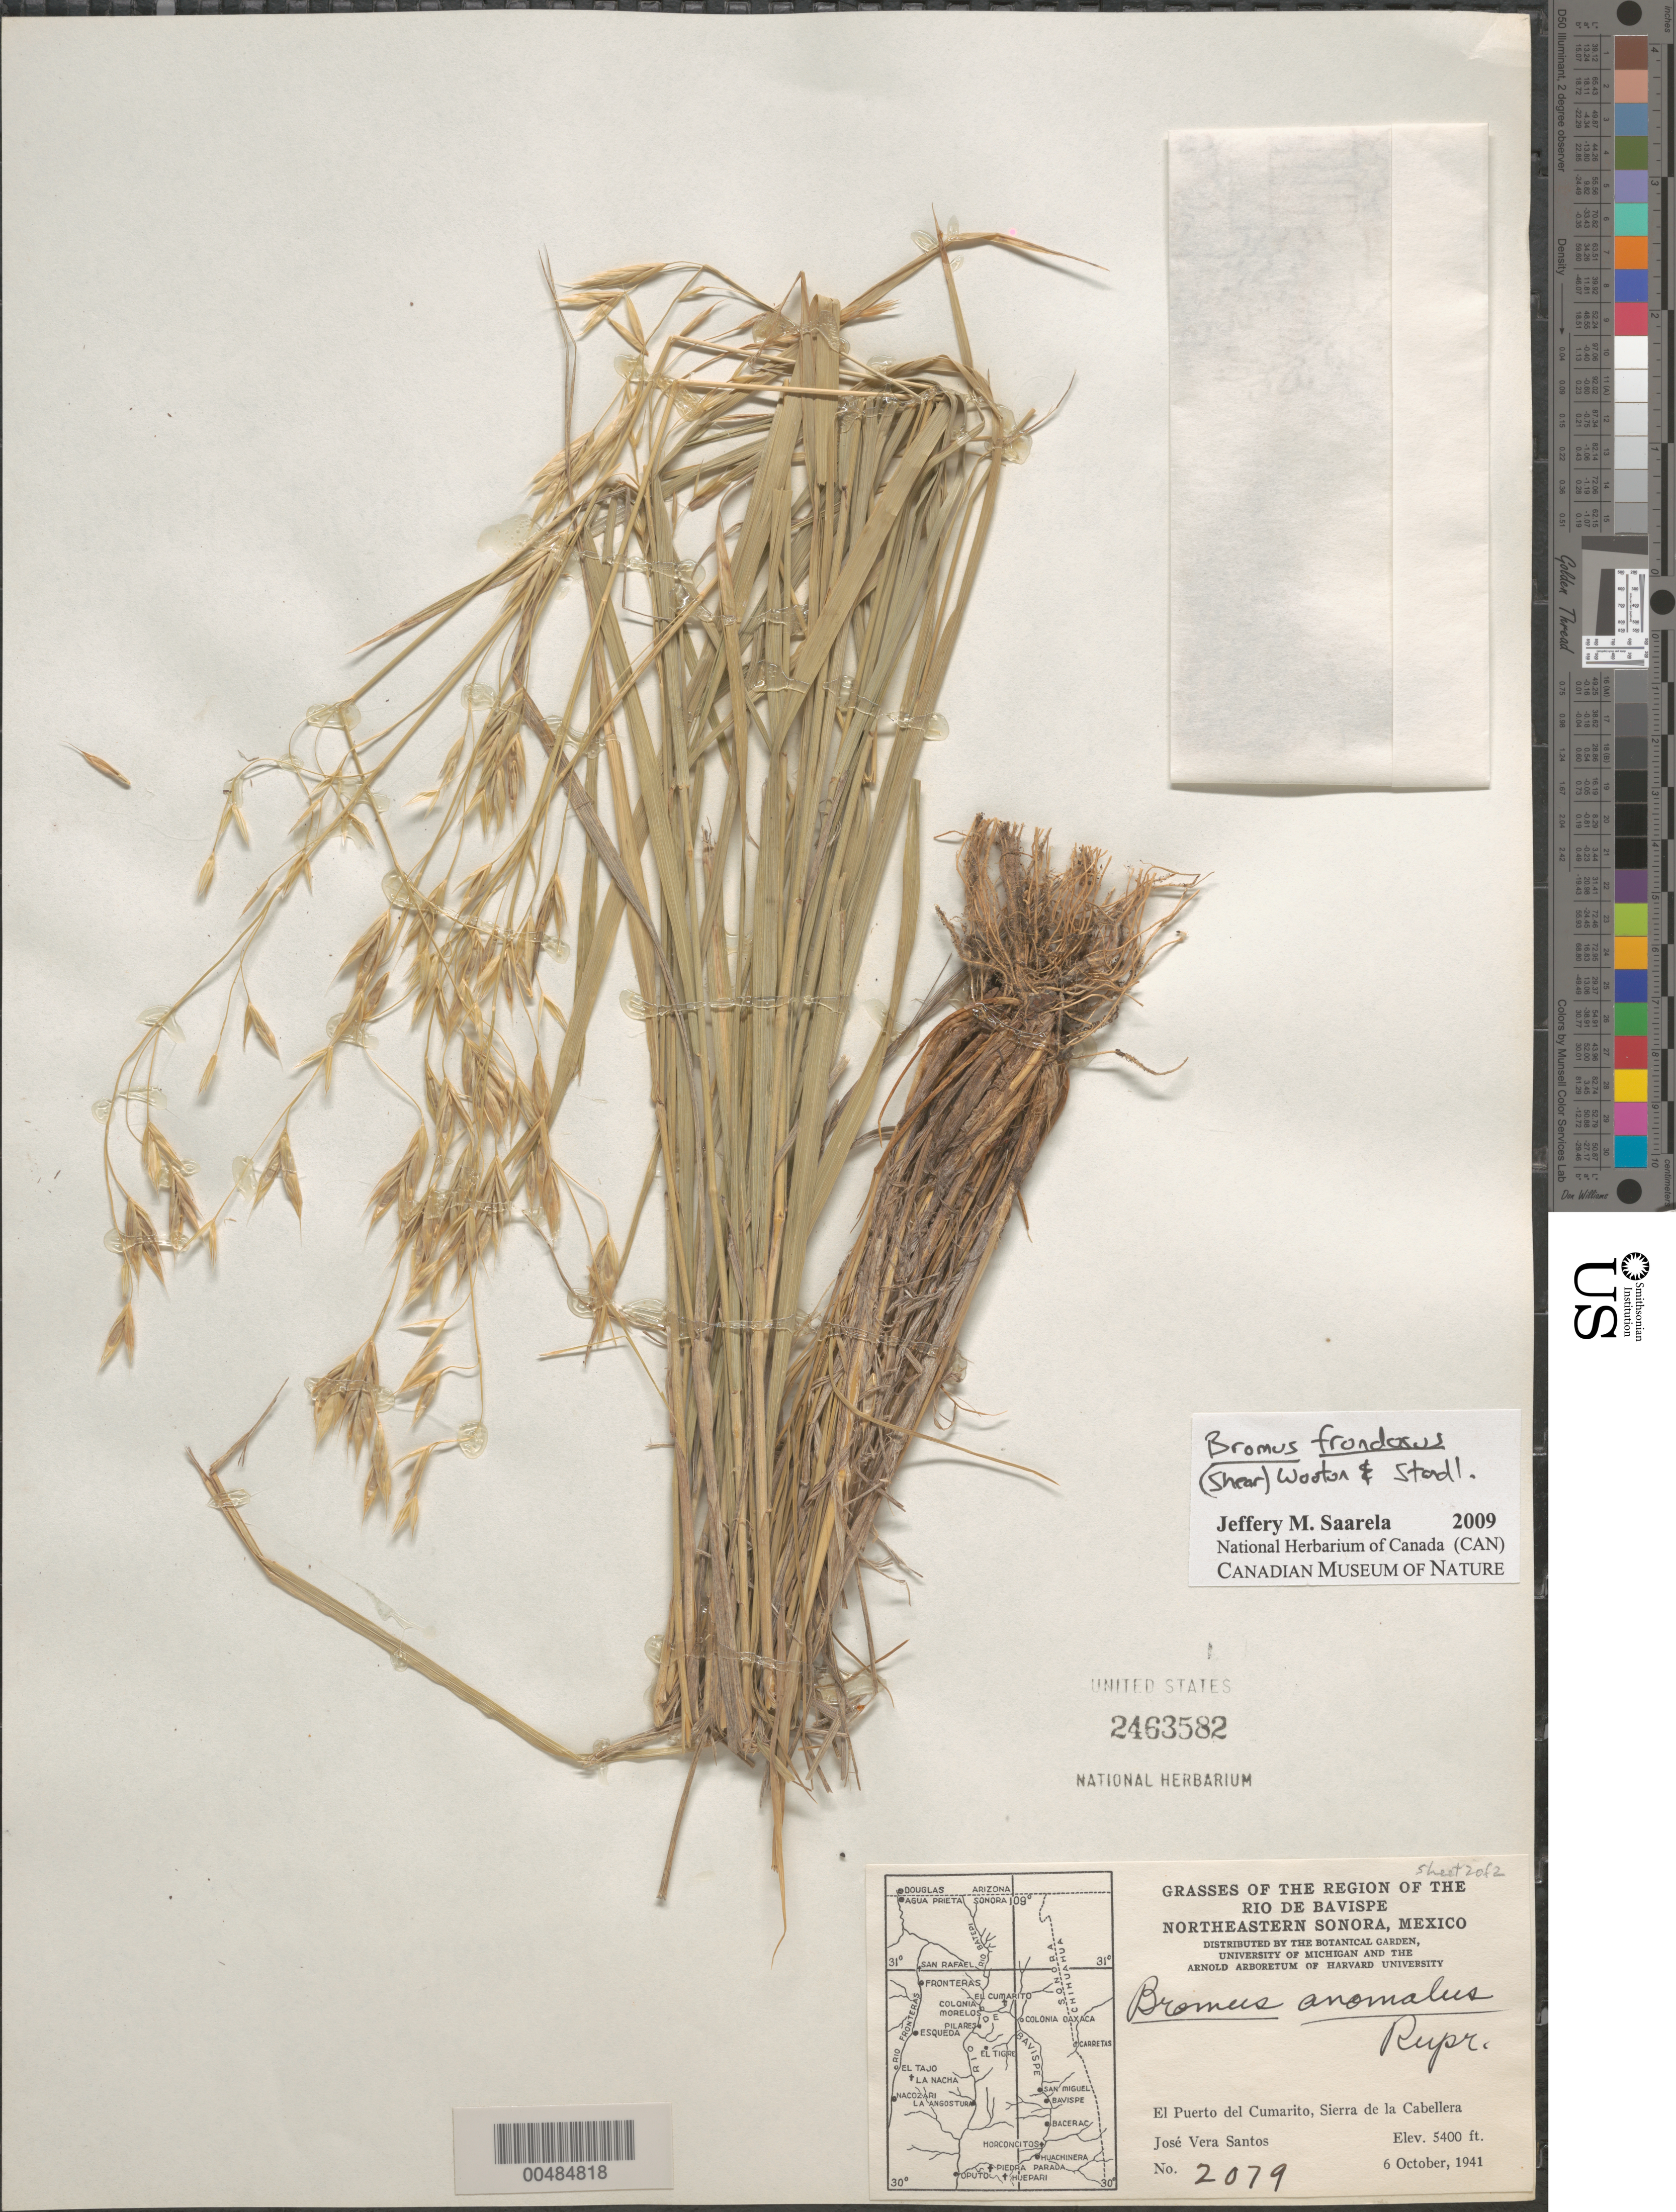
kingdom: Plantae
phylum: Tracheophyta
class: Liliopsida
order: Poales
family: Poaceae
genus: Bromus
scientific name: Bromus frondosus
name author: (Shear) Wooton & Standl.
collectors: J. V. Santos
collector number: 2079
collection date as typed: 6 Oct 1941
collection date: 1941-10-06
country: Mexico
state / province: Sonora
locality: Region of the Rio de Bavispe, NE Sonora, El Puerto del Cumarito, Sierra de la Cabellera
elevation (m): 1646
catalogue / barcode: US 2463582